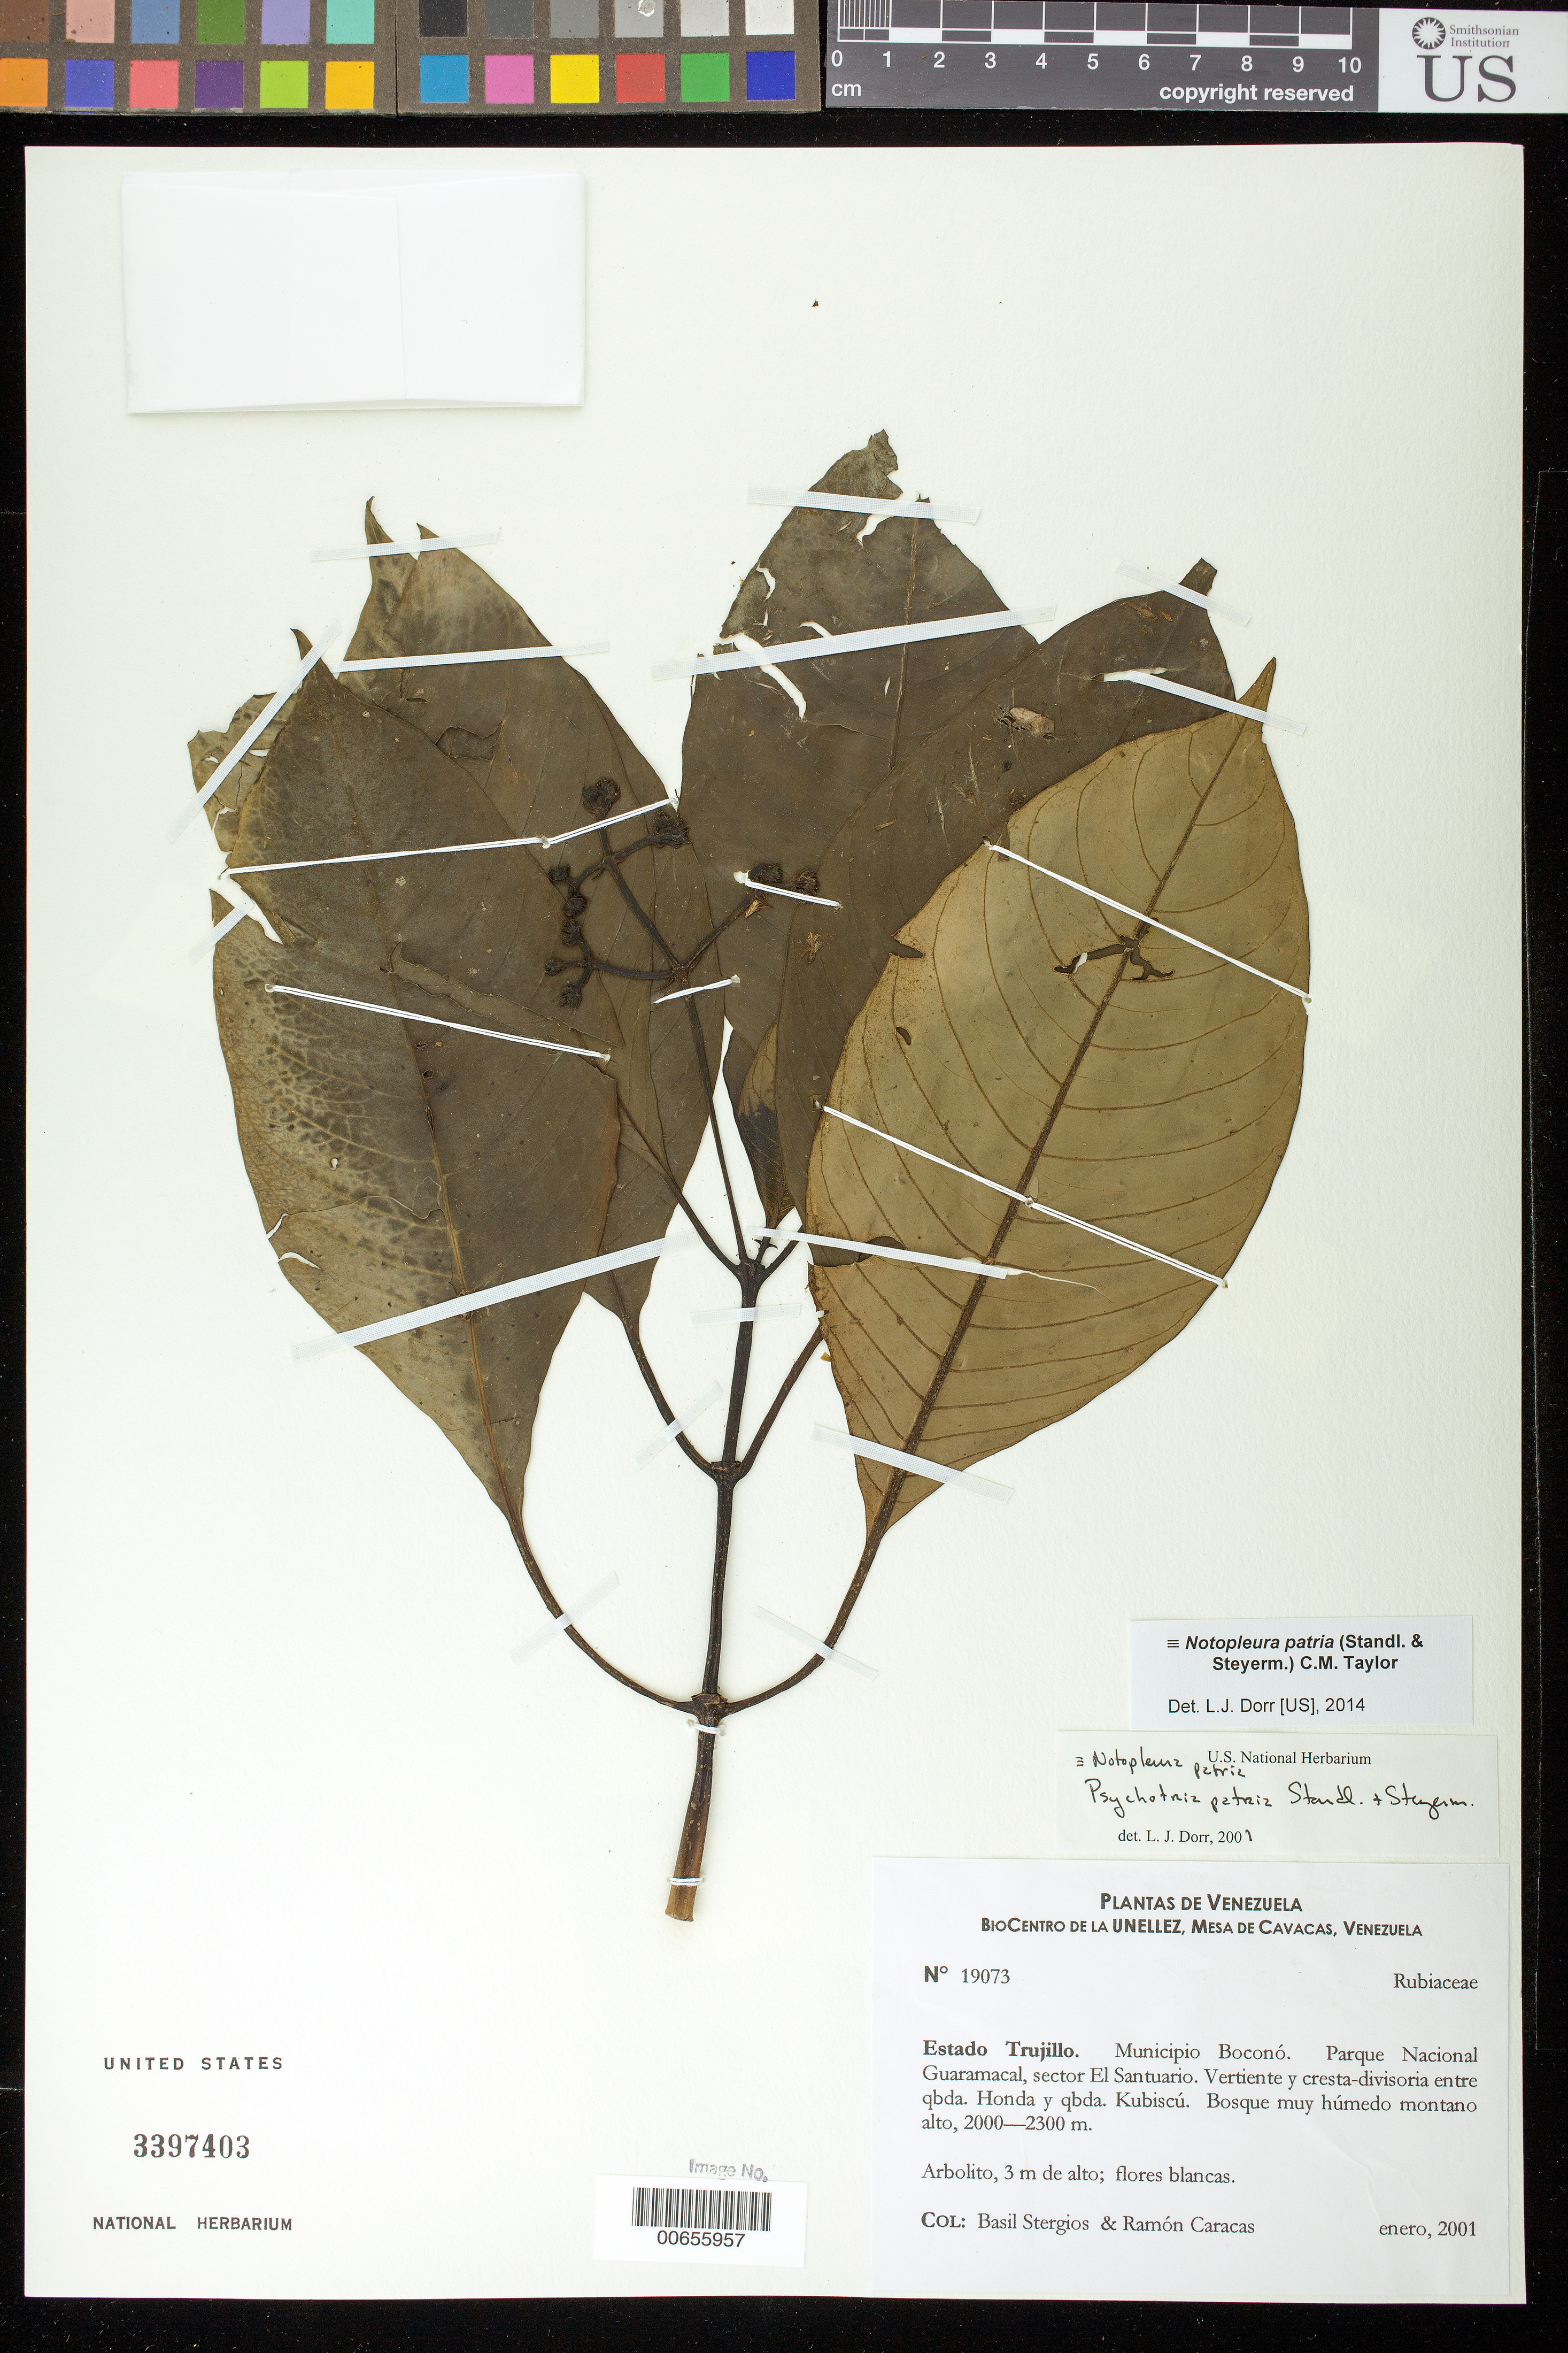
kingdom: Plantae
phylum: Tracheophyta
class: Magnoliopsida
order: Gentianales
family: Rubiaceae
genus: Notopleura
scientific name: Notopleura patria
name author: (Standl. & Styerm.) C.M. Taylor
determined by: Dorr, L. J., (BOT), Smithsonian Institution - National Museum of Natural History (UNITED STATES)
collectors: B. G. Stergios & R. Caracas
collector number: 19073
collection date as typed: Jan 2001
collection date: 2001-01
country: Venezuela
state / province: Trujillo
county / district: Boconó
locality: Parque Nacional Guaramacal, sector El Santuario, vertiente y cresta-divisoria entre Quebrada Honda y Quebrada Kubiscú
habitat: Bosque muy húmedo montano alto.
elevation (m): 2000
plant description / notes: MO, PORT, US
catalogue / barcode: US 3397403